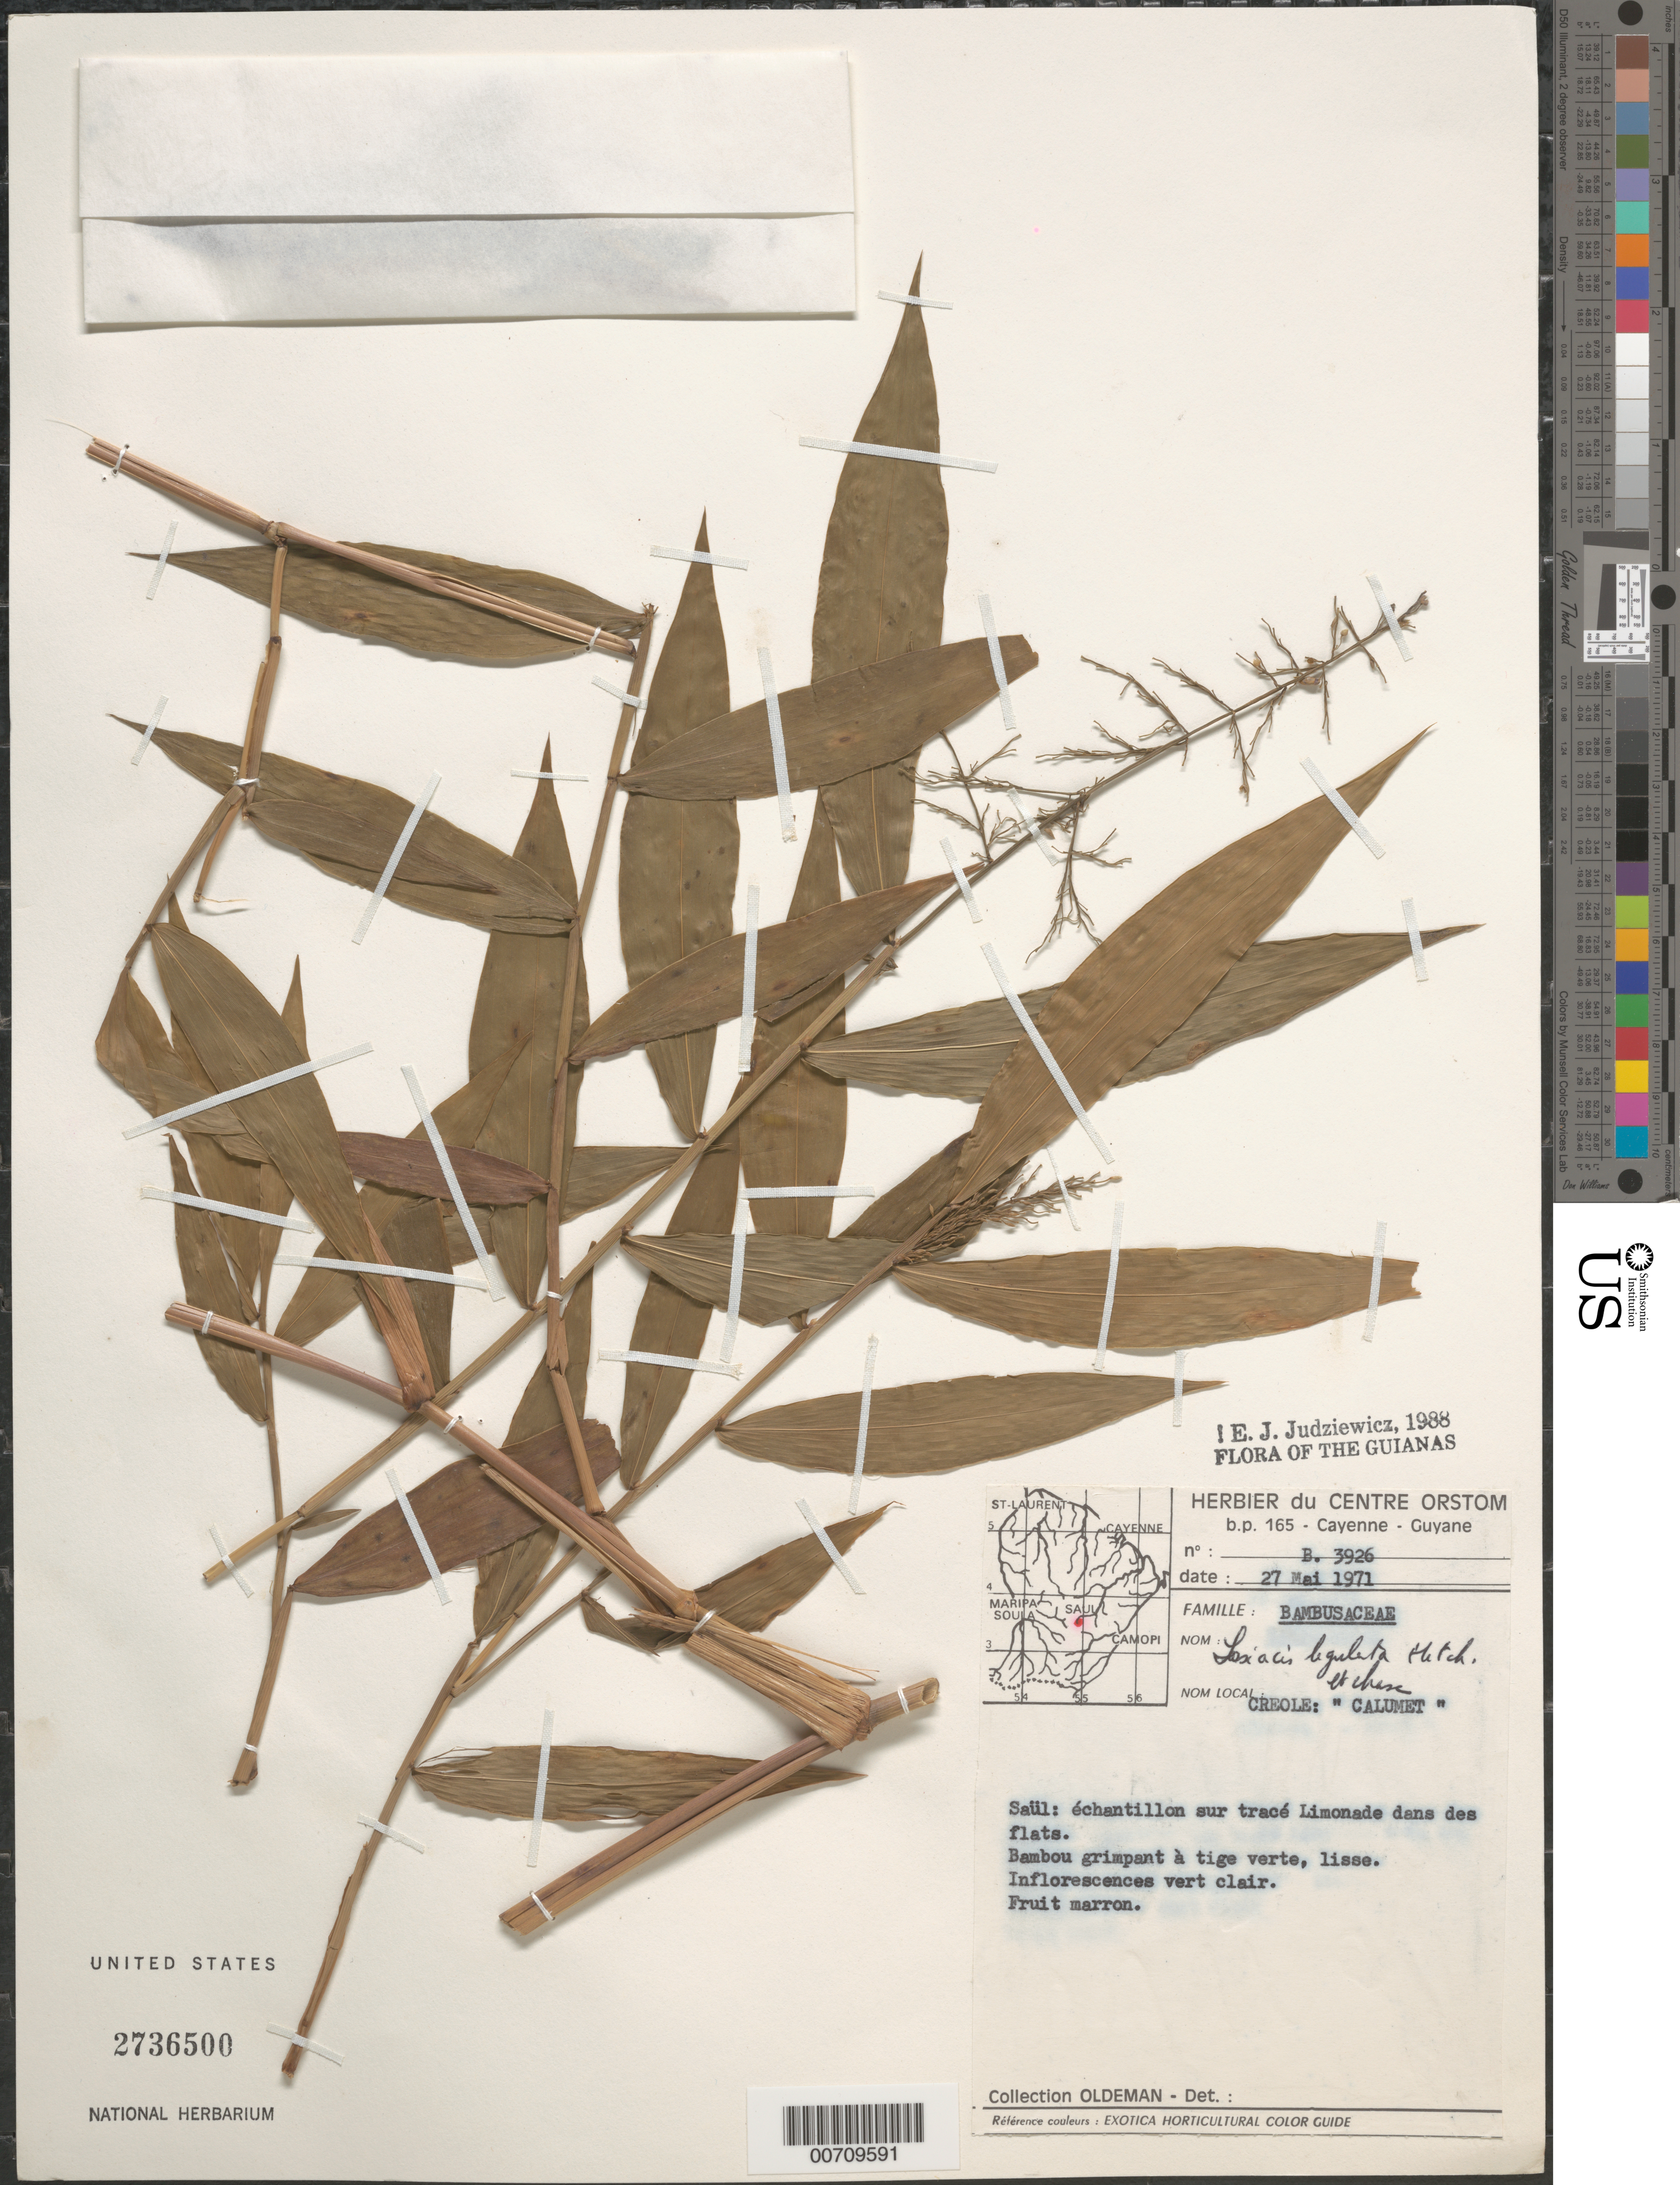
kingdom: Plantae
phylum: Tracheophyta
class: Liliopsida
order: Poales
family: Poaceae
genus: Lasiacis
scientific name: Lasiacis ligulata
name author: Hitchc. & Chase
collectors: R. Oldeman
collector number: B 3926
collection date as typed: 27-May-71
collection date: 1971-05-27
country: French Guiana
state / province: Saint-Laurent-du-Maroni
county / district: Saül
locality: Saül, Tracé Limonade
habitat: Échantillon, dans des flats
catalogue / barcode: US 2736500